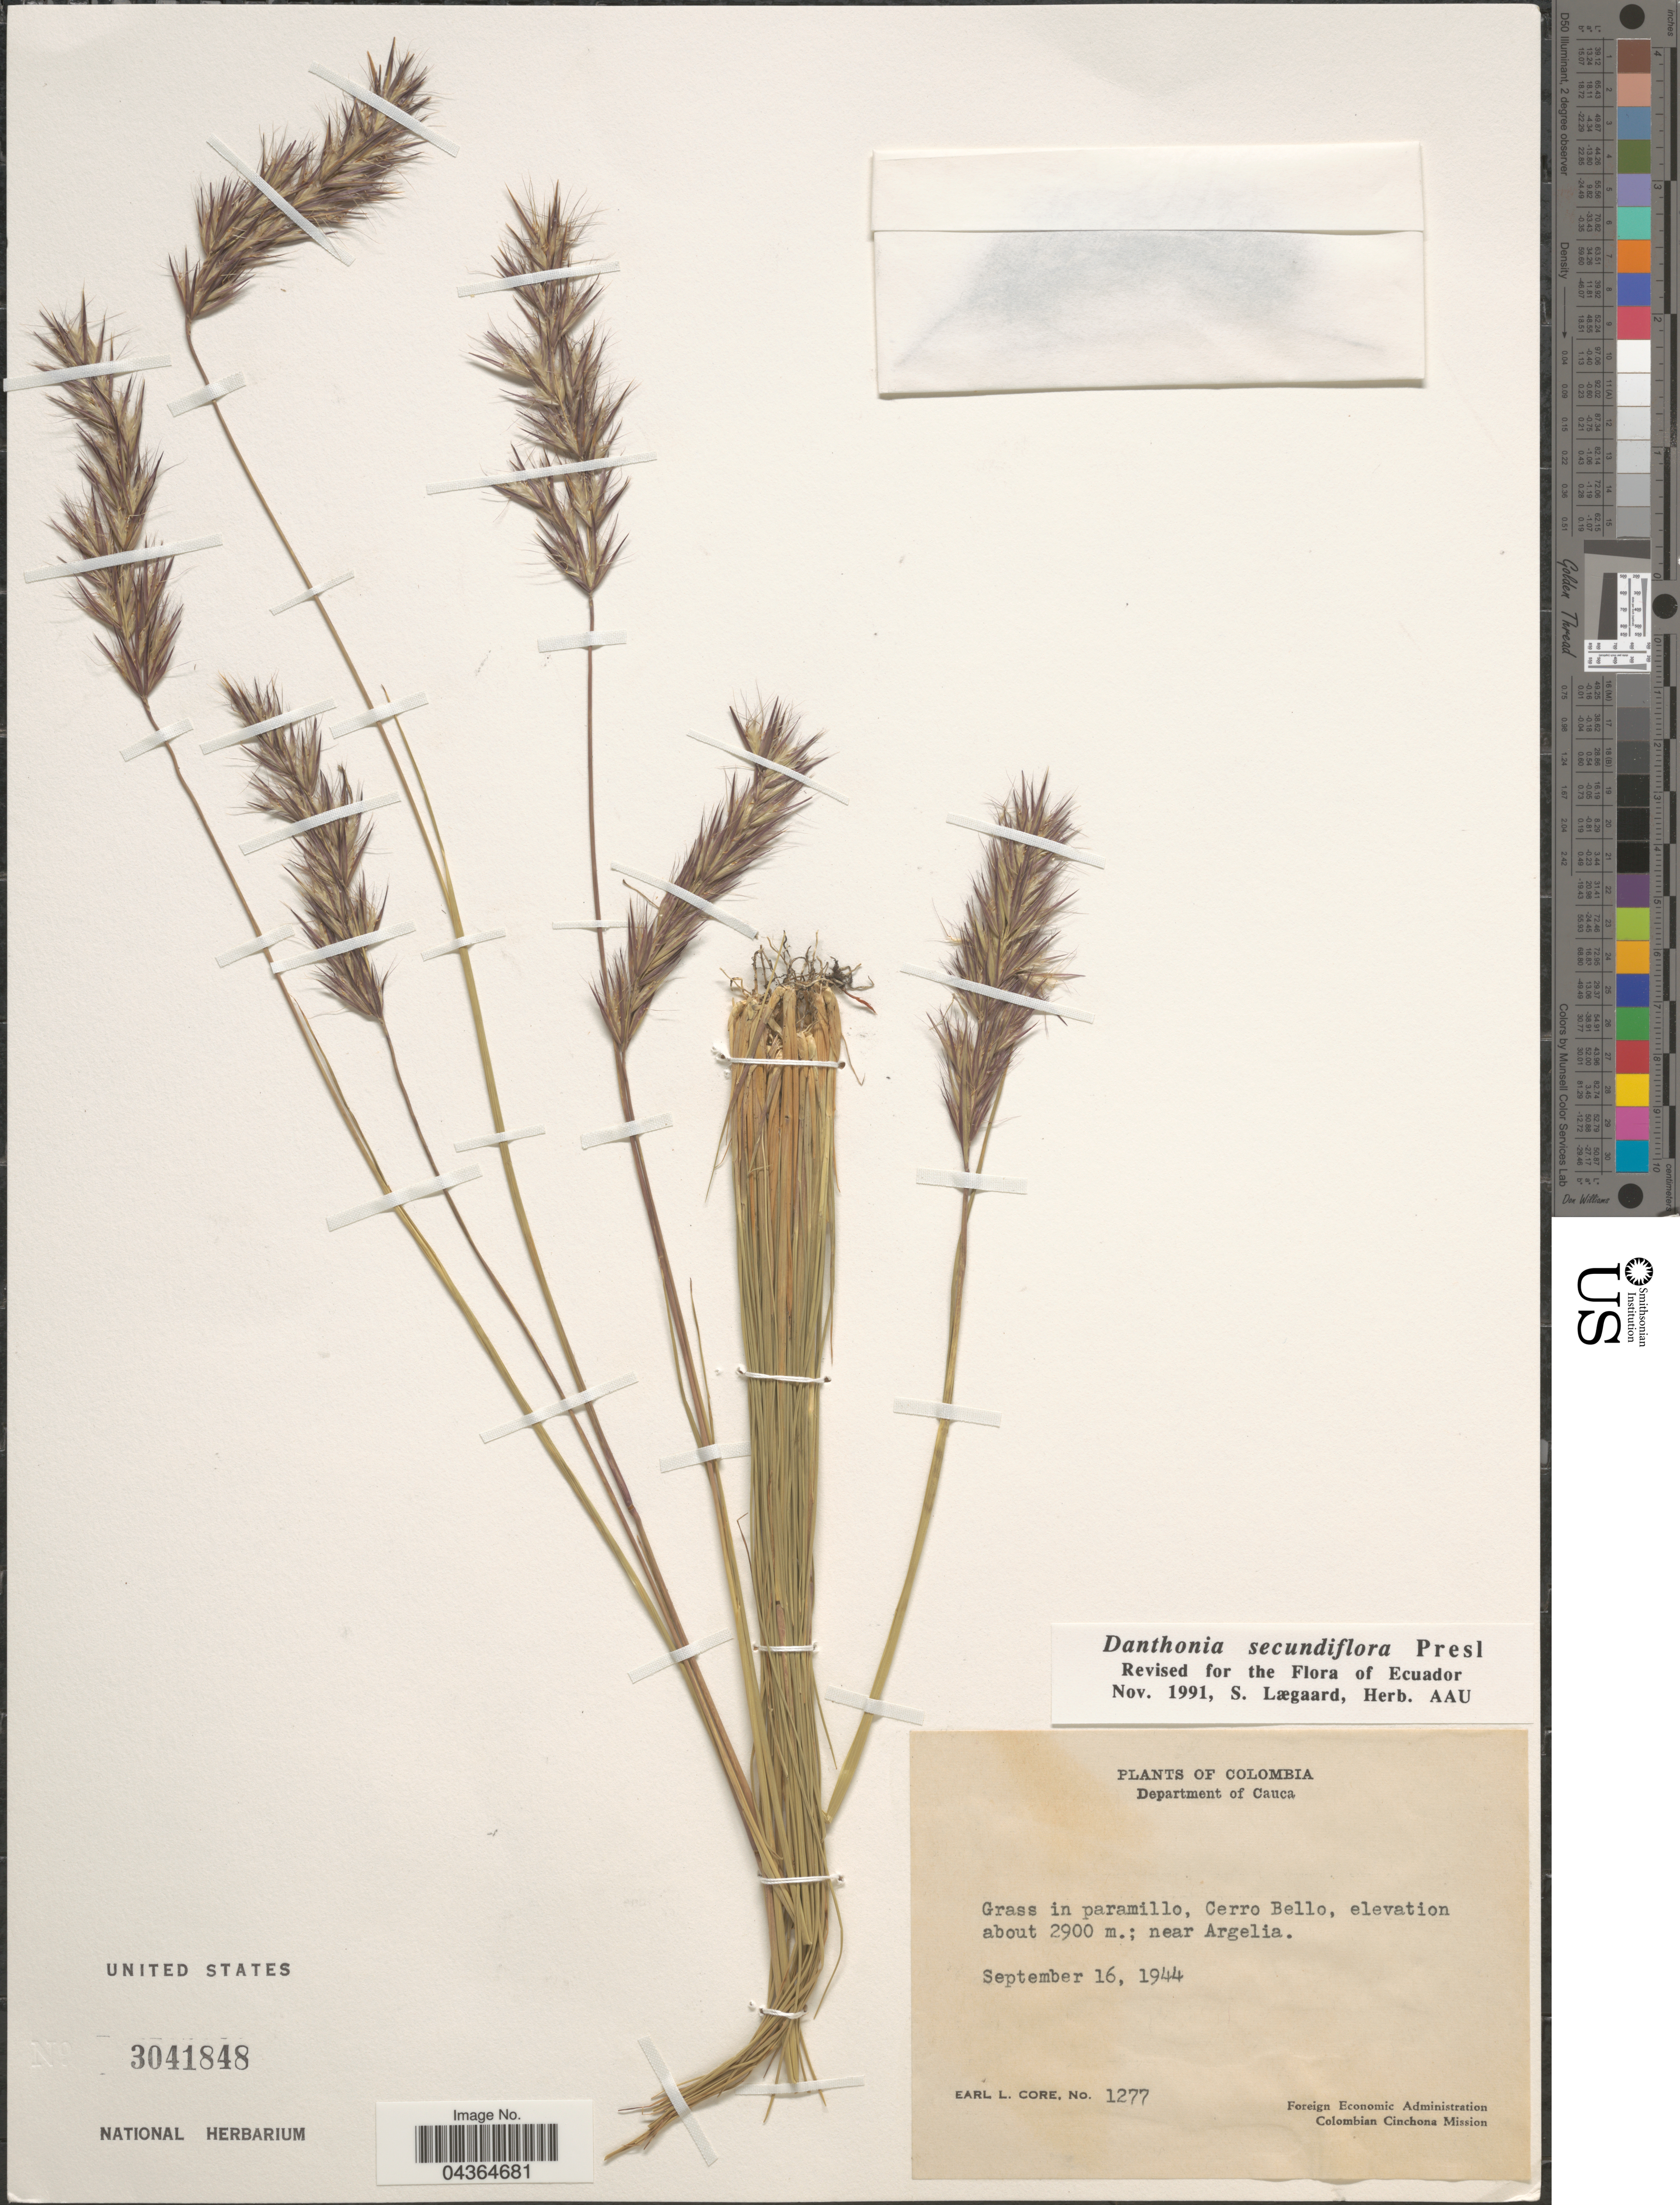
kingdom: Plantae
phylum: Tracheophyta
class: Liliopsida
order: Poales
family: Poaceae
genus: Danthonia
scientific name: Danthonia secundiflora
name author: J. Presl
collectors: E. L. Core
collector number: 1277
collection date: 1944-09-16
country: Colombia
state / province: Cauca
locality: Department of Cauca. Cerro Bello, near Argelia. Colombian Cinchona Mission.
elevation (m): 2900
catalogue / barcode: US 3041848